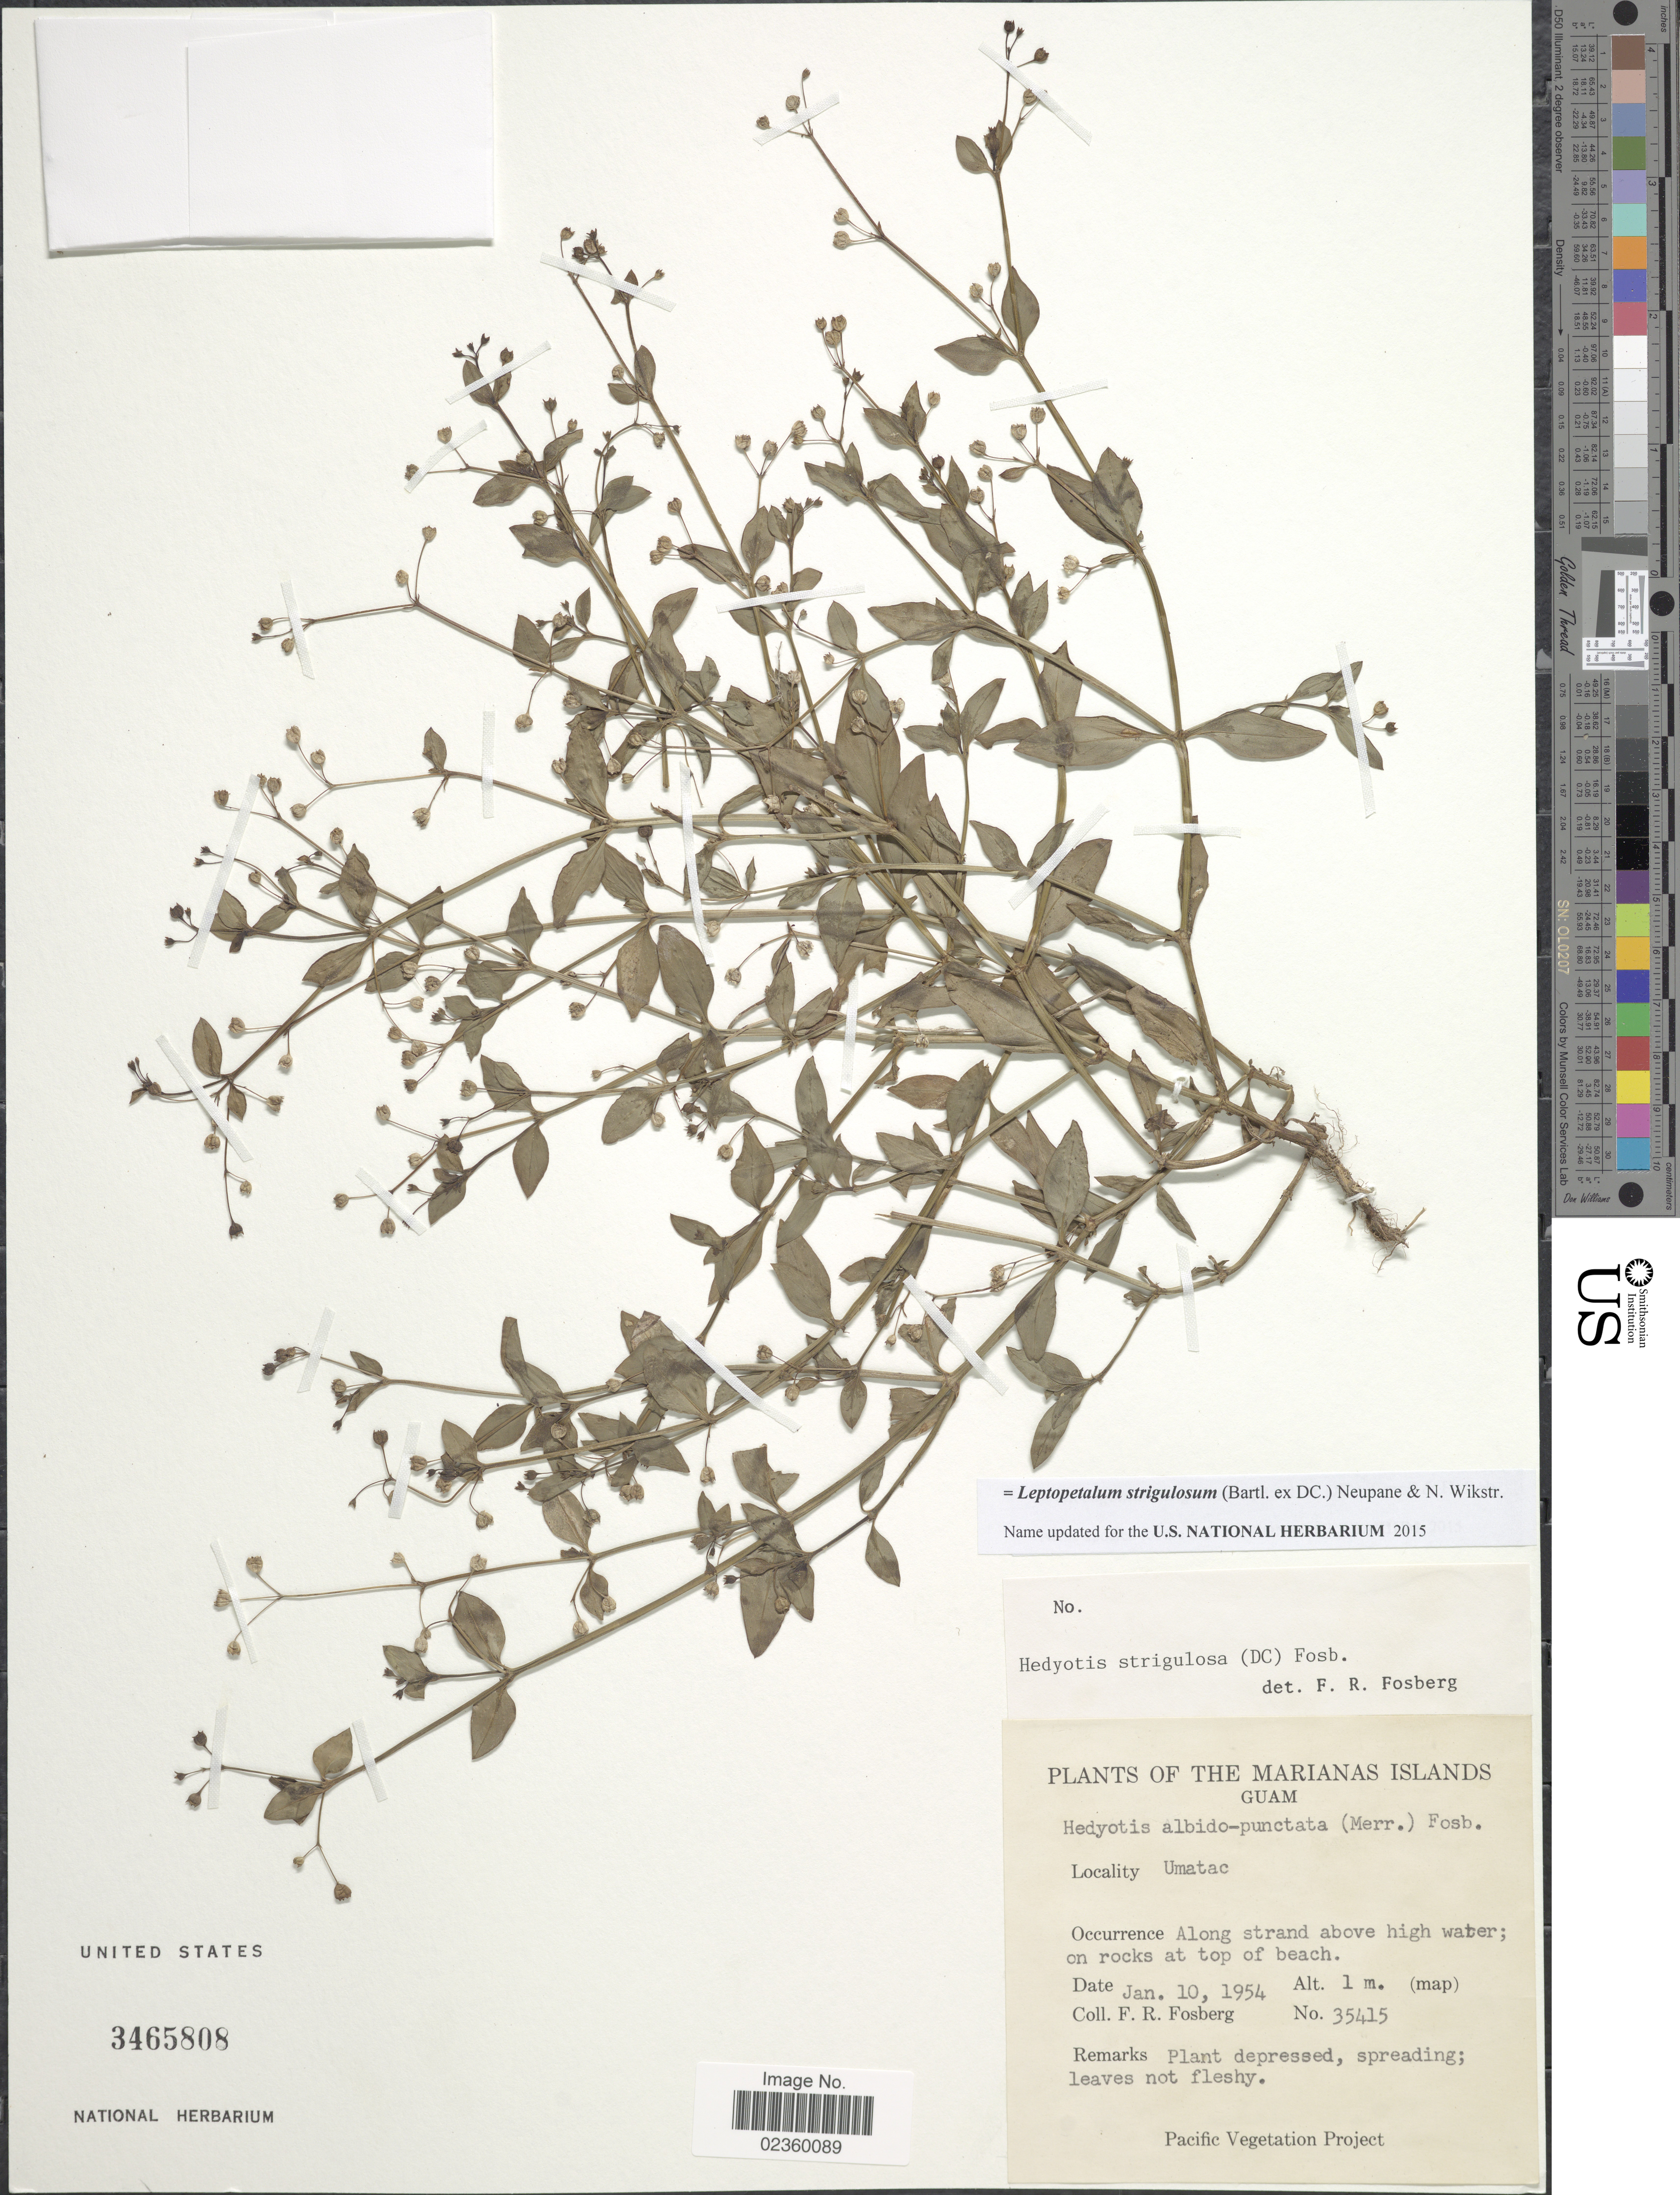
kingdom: Plantae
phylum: Tracheophyta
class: Magnoliopsida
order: Gentianales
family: Rubiaceae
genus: Leptopetalum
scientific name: Leptopetalum strigulosum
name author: (Bartl. ex DC.) Neupane & N. Wikstr.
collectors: F. R. Fosberg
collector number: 35415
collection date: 1954-01-10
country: Guam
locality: The Mariana Islands, Umatac, Along strand above high water; on rocks at top of beach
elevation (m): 1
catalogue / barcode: US 3465808